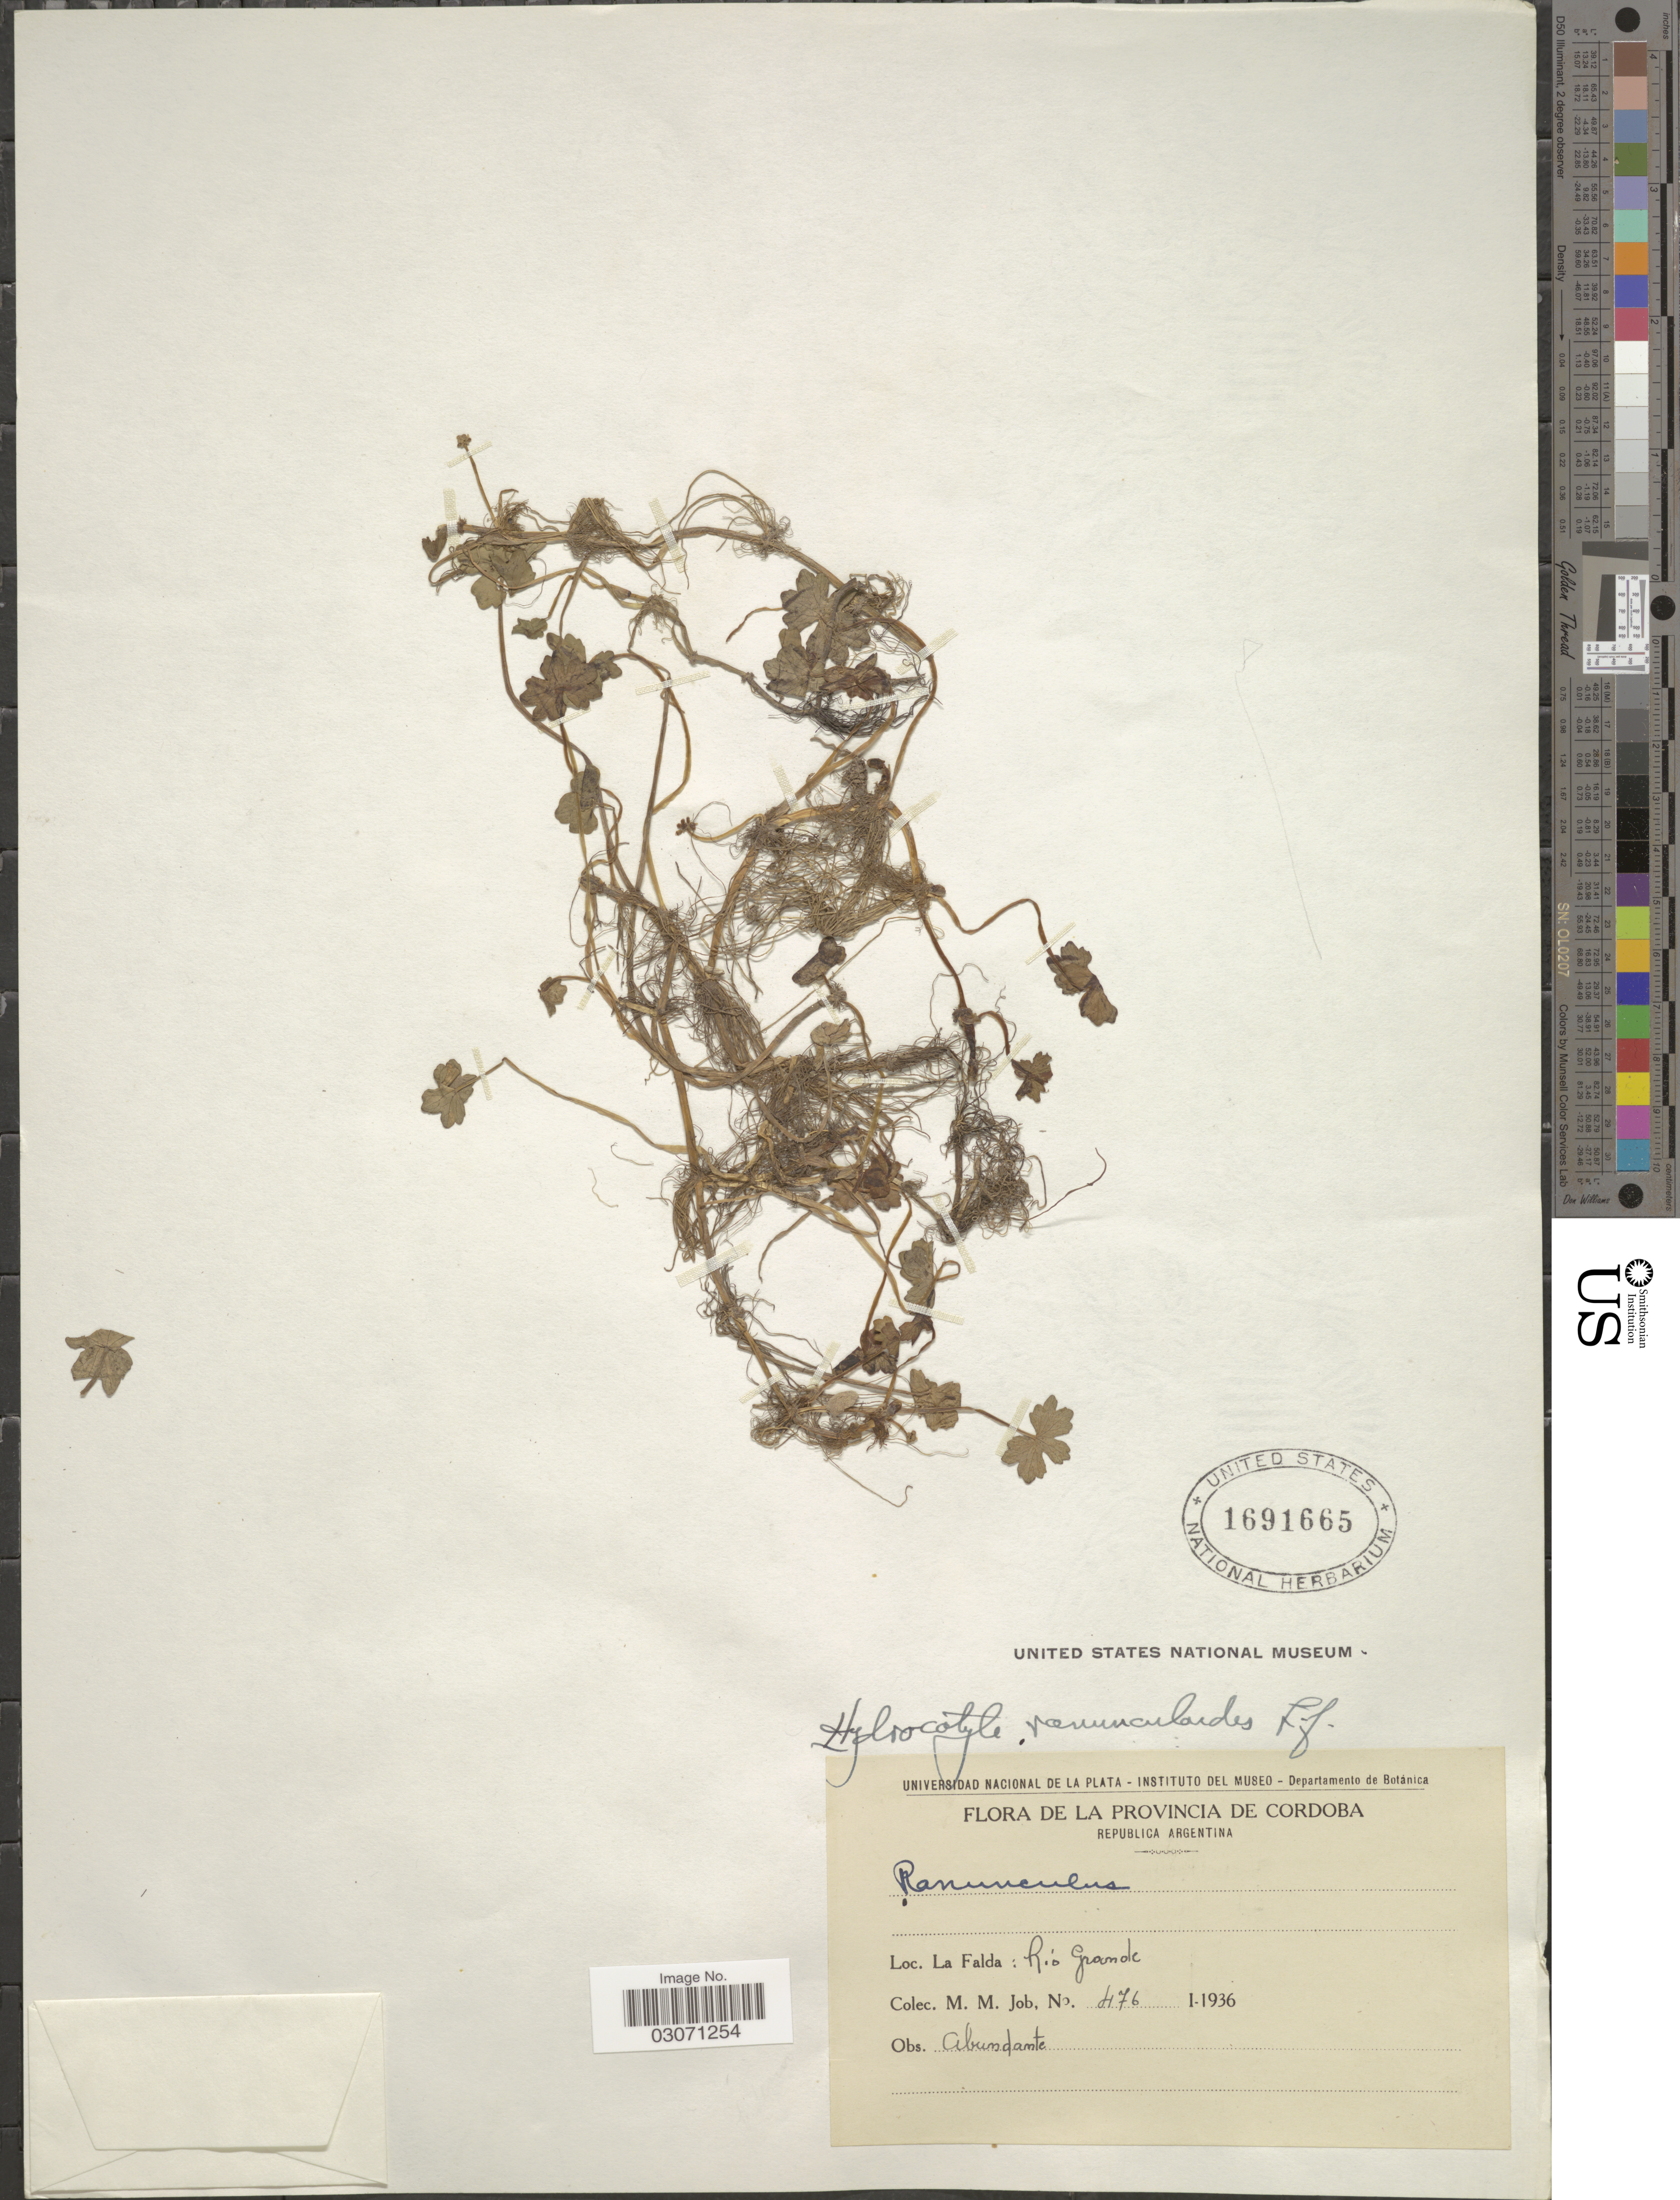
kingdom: Plantae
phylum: Tracheophyta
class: Magnoliopsida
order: Apiales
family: Araliaceae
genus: Hydrocotyle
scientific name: Hydrocotyle ranunculoides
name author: L. f.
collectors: M. Job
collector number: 476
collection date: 1936-01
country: Argentina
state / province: Cordoba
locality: Republica Argentina. La Falda: Rio Grande.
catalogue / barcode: US 1691665